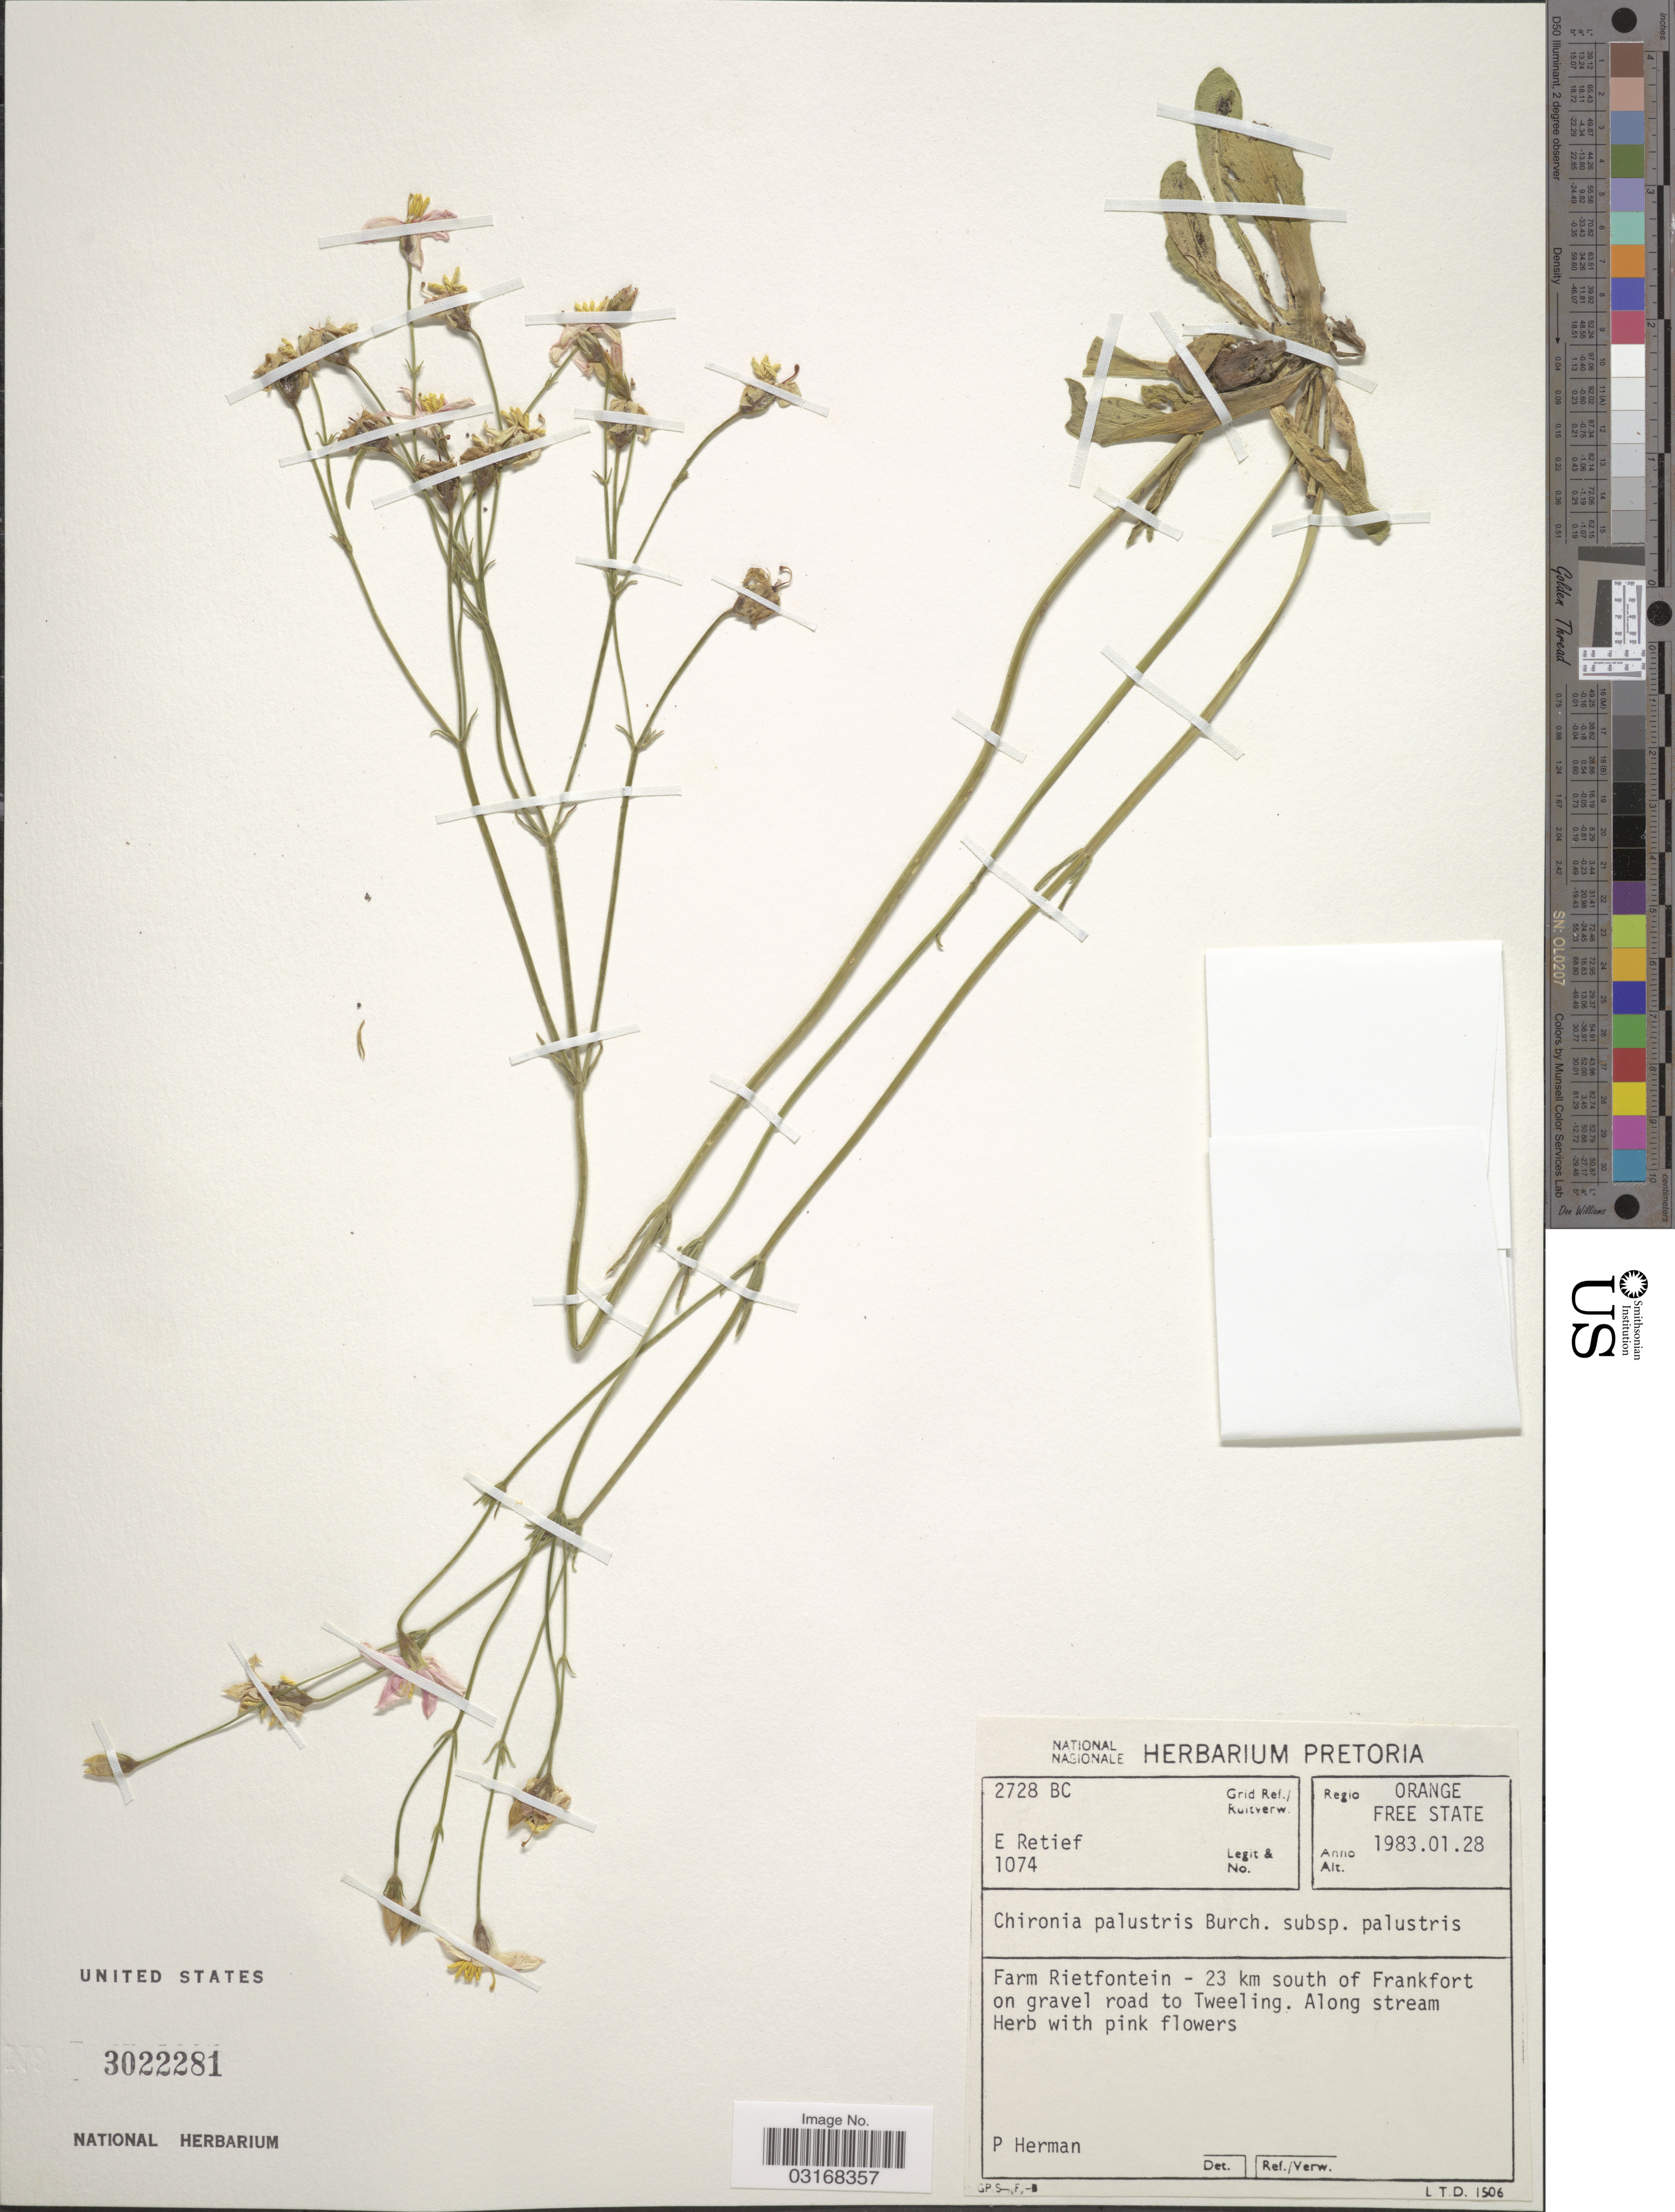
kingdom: Plantae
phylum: Tracheophyta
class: Magnoliopsida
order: Gentianales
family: Gentianaceae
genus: Chironia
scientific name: Chironia palustris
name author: Burch.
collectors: E. Retief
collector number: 1074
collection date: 1983-01-28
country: South Africa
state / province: Free State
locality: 2728 BC Grif Ref./ Ruitverw. Regio Orange Free State. Farm Rietfontein - 23 km south of Frankfort on gravel road to Tweeling.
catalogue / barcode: US 3022281